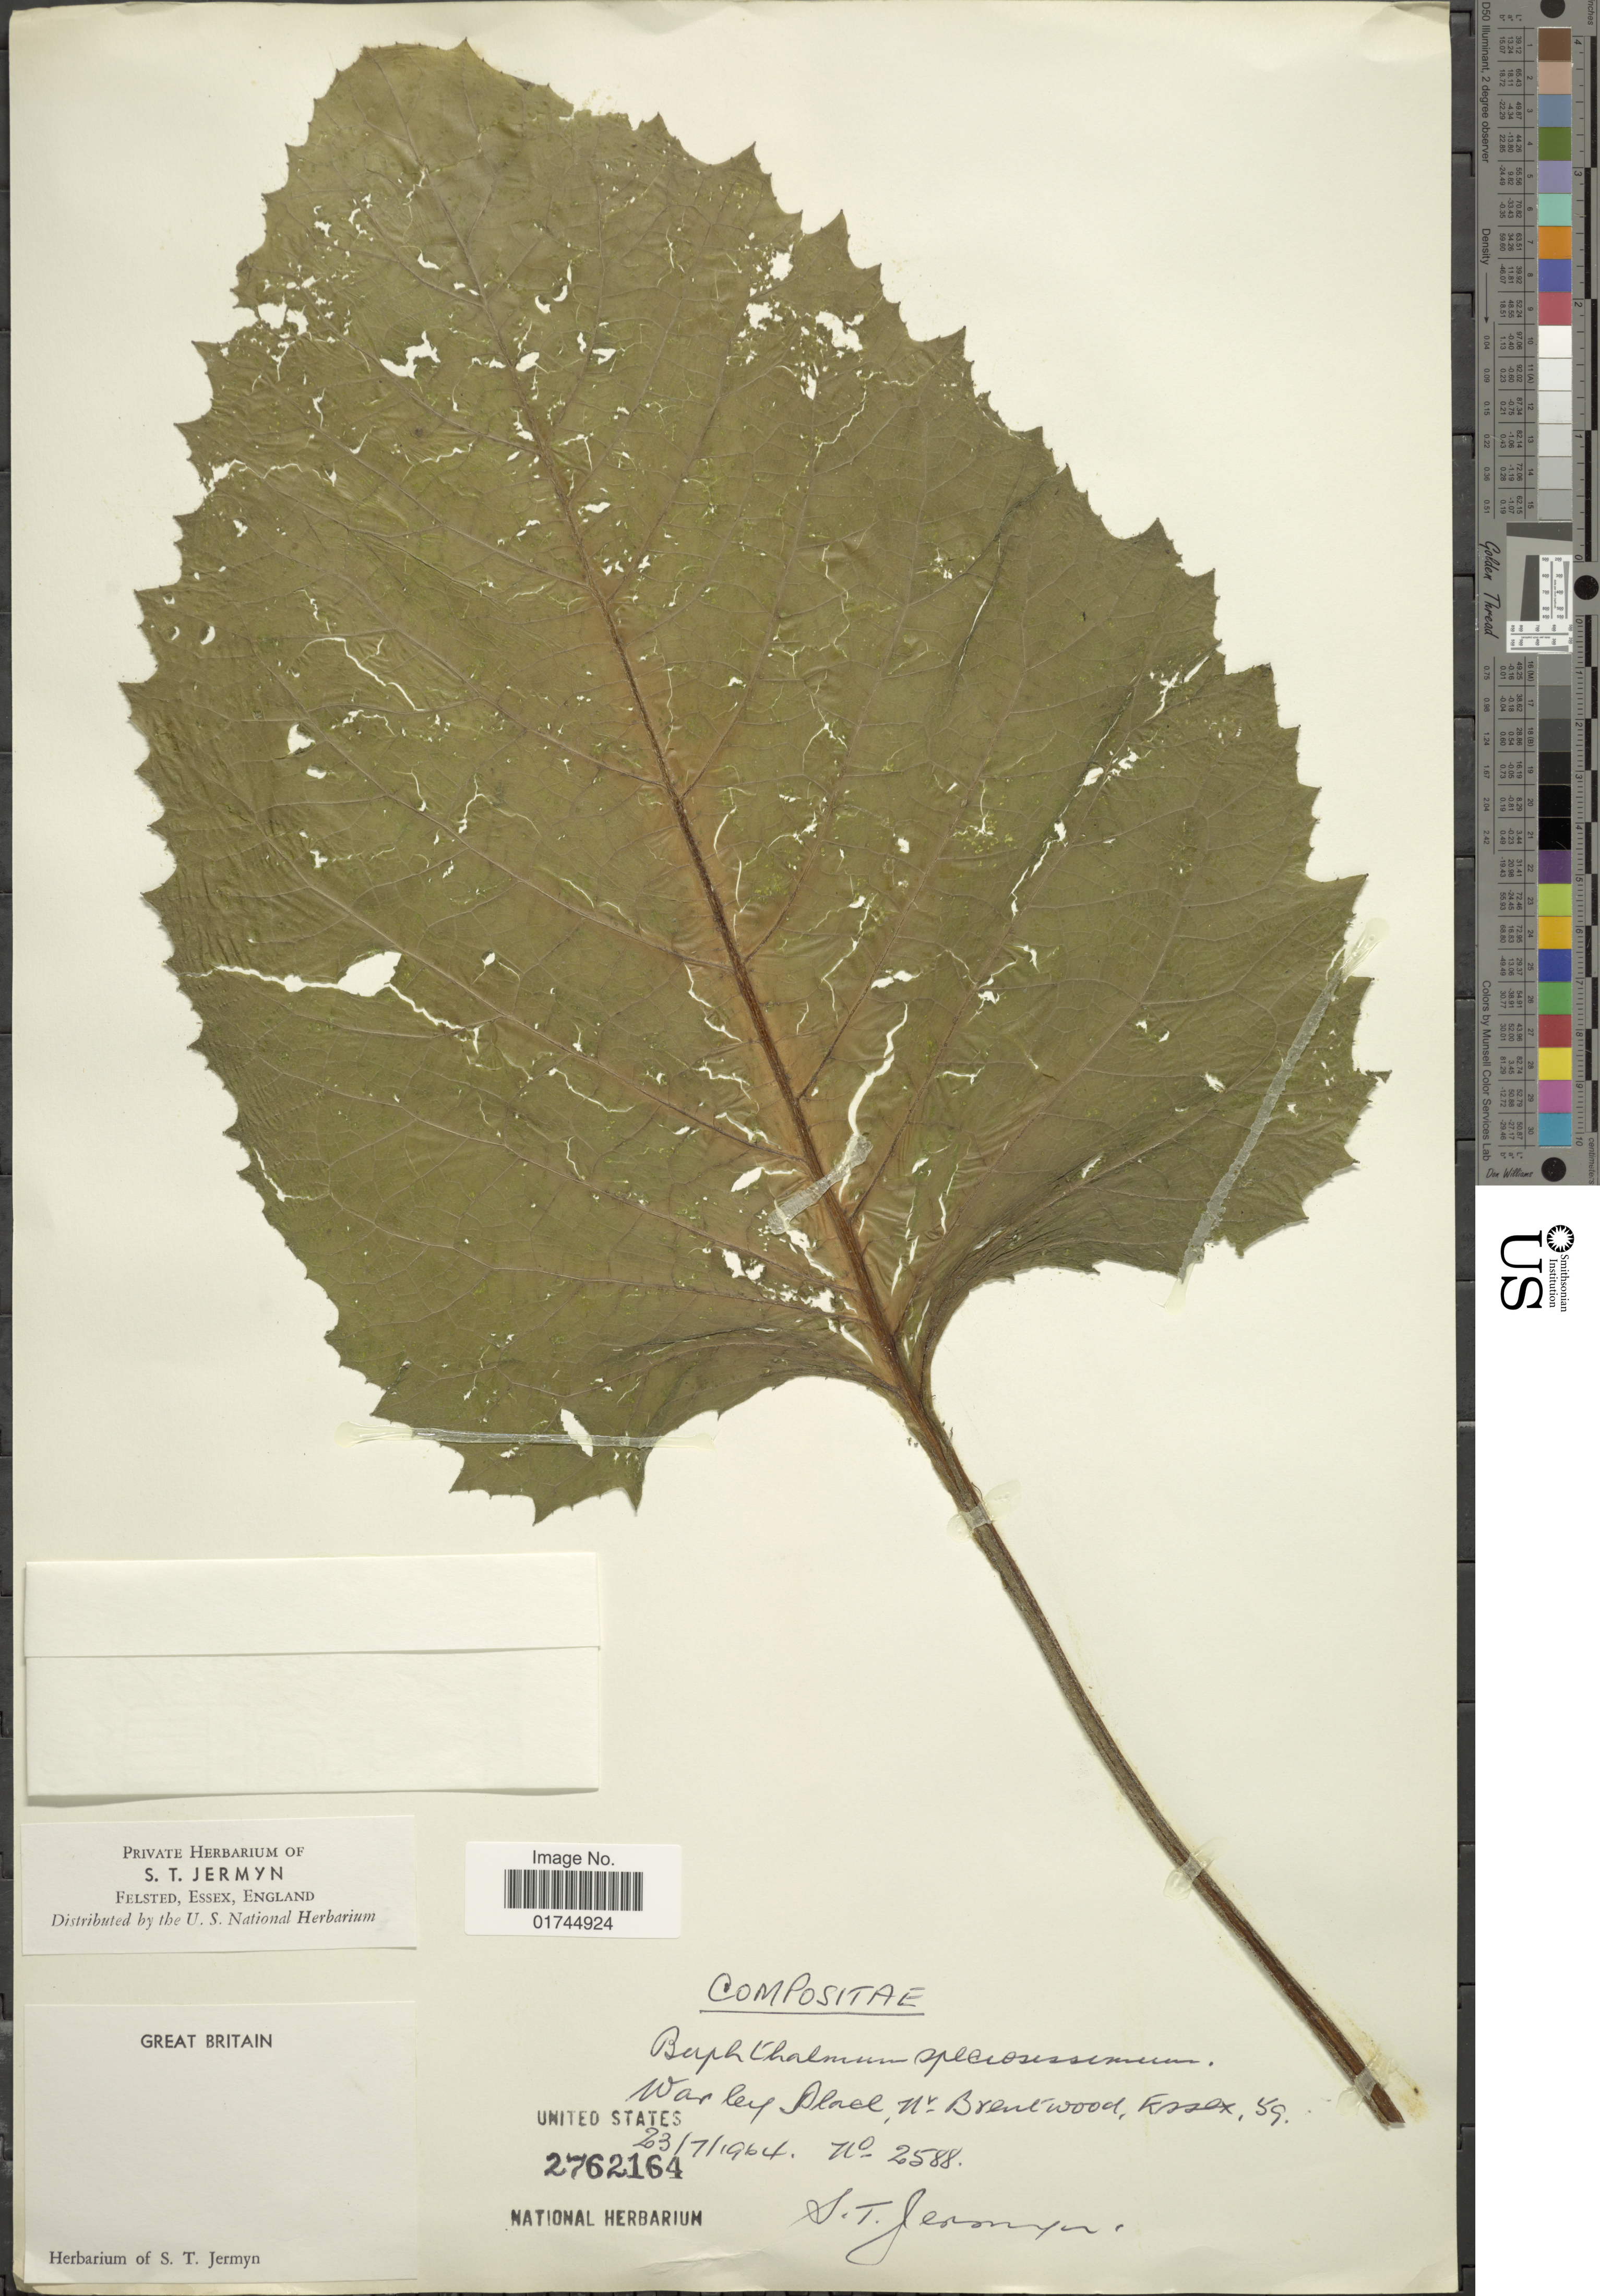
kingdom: Plantae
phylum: Tracheophyta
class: Magnoliopsida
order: Asterales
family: Asteraceae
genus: Buphthalmum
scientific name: Buphthalmum speciosissimum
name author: L.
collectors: S. Jermyn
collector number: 2588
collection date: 1964-07-23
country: United Kingdom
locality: Warley Place, Nv Brentwood, Essex 59.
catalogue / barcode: US 2762164